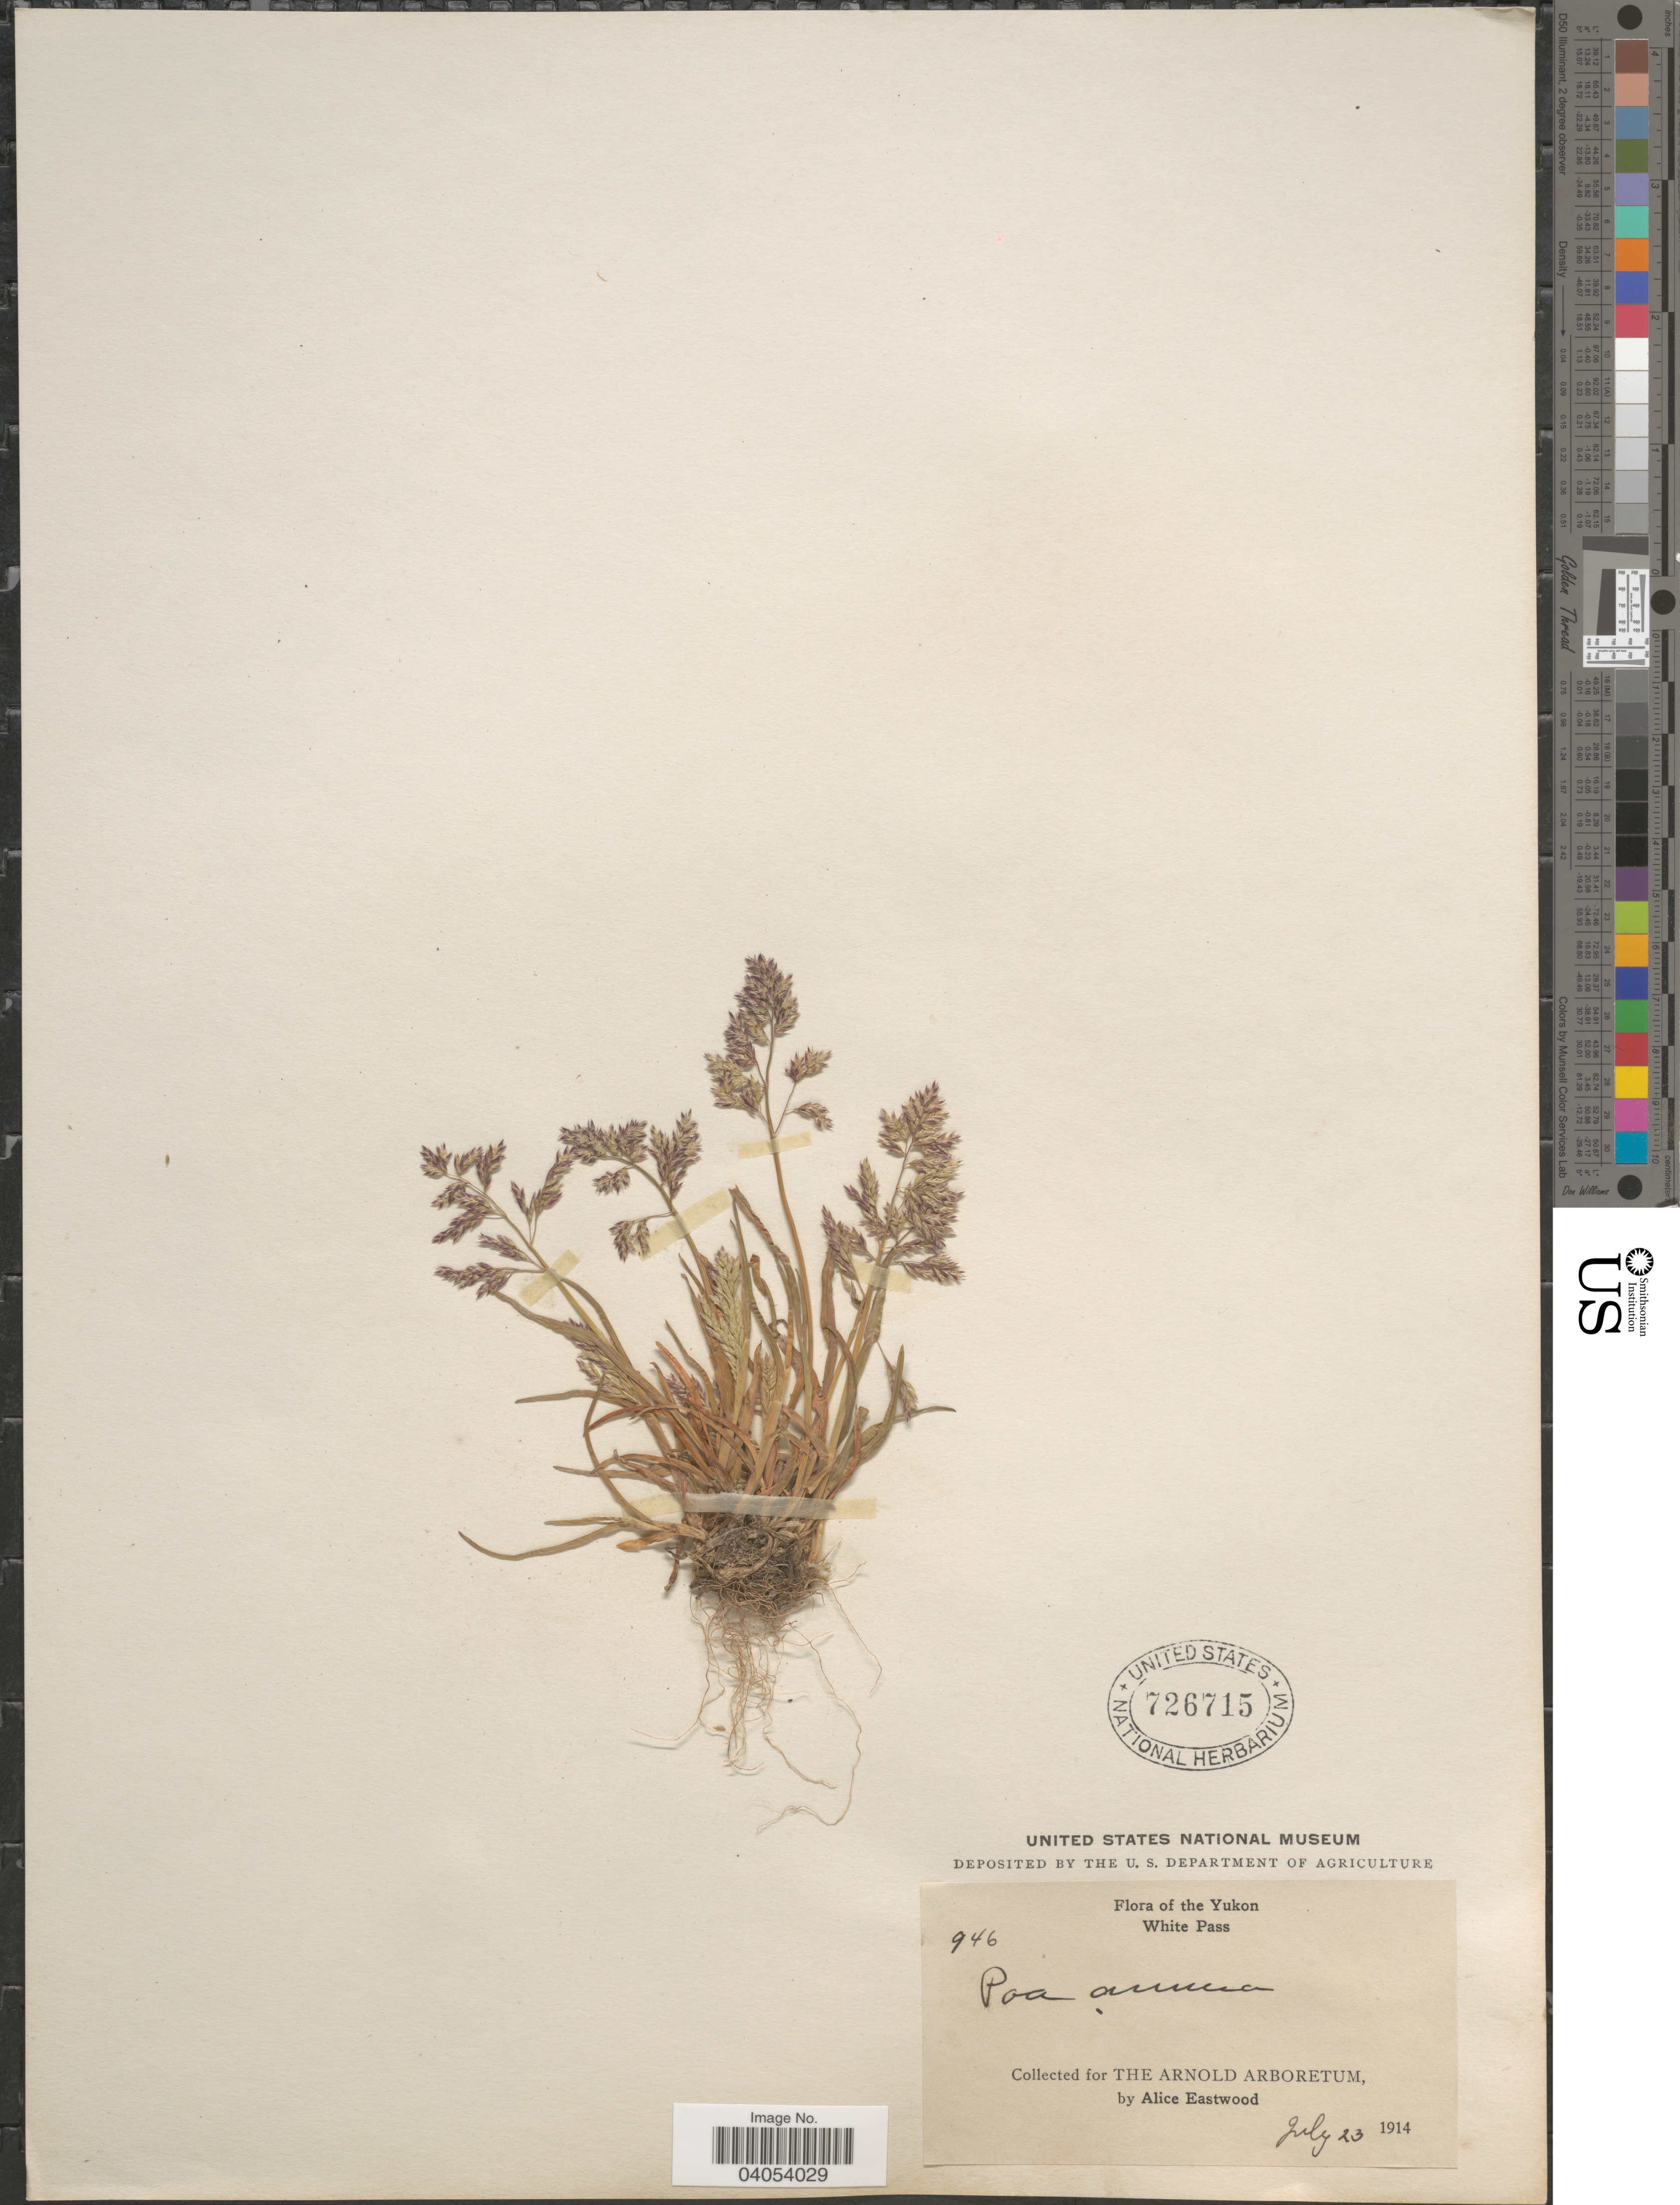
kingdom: Plantae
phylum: Tracheophyta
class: Liliopsida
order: Poales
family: Poaceae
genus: Poa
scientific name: Poa annua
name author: L.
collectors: A. Eastwood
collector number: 946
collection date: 1914-07-23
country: Canada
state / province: Yukon Territory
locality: Yukon. White Pass.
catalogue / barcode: US 726715